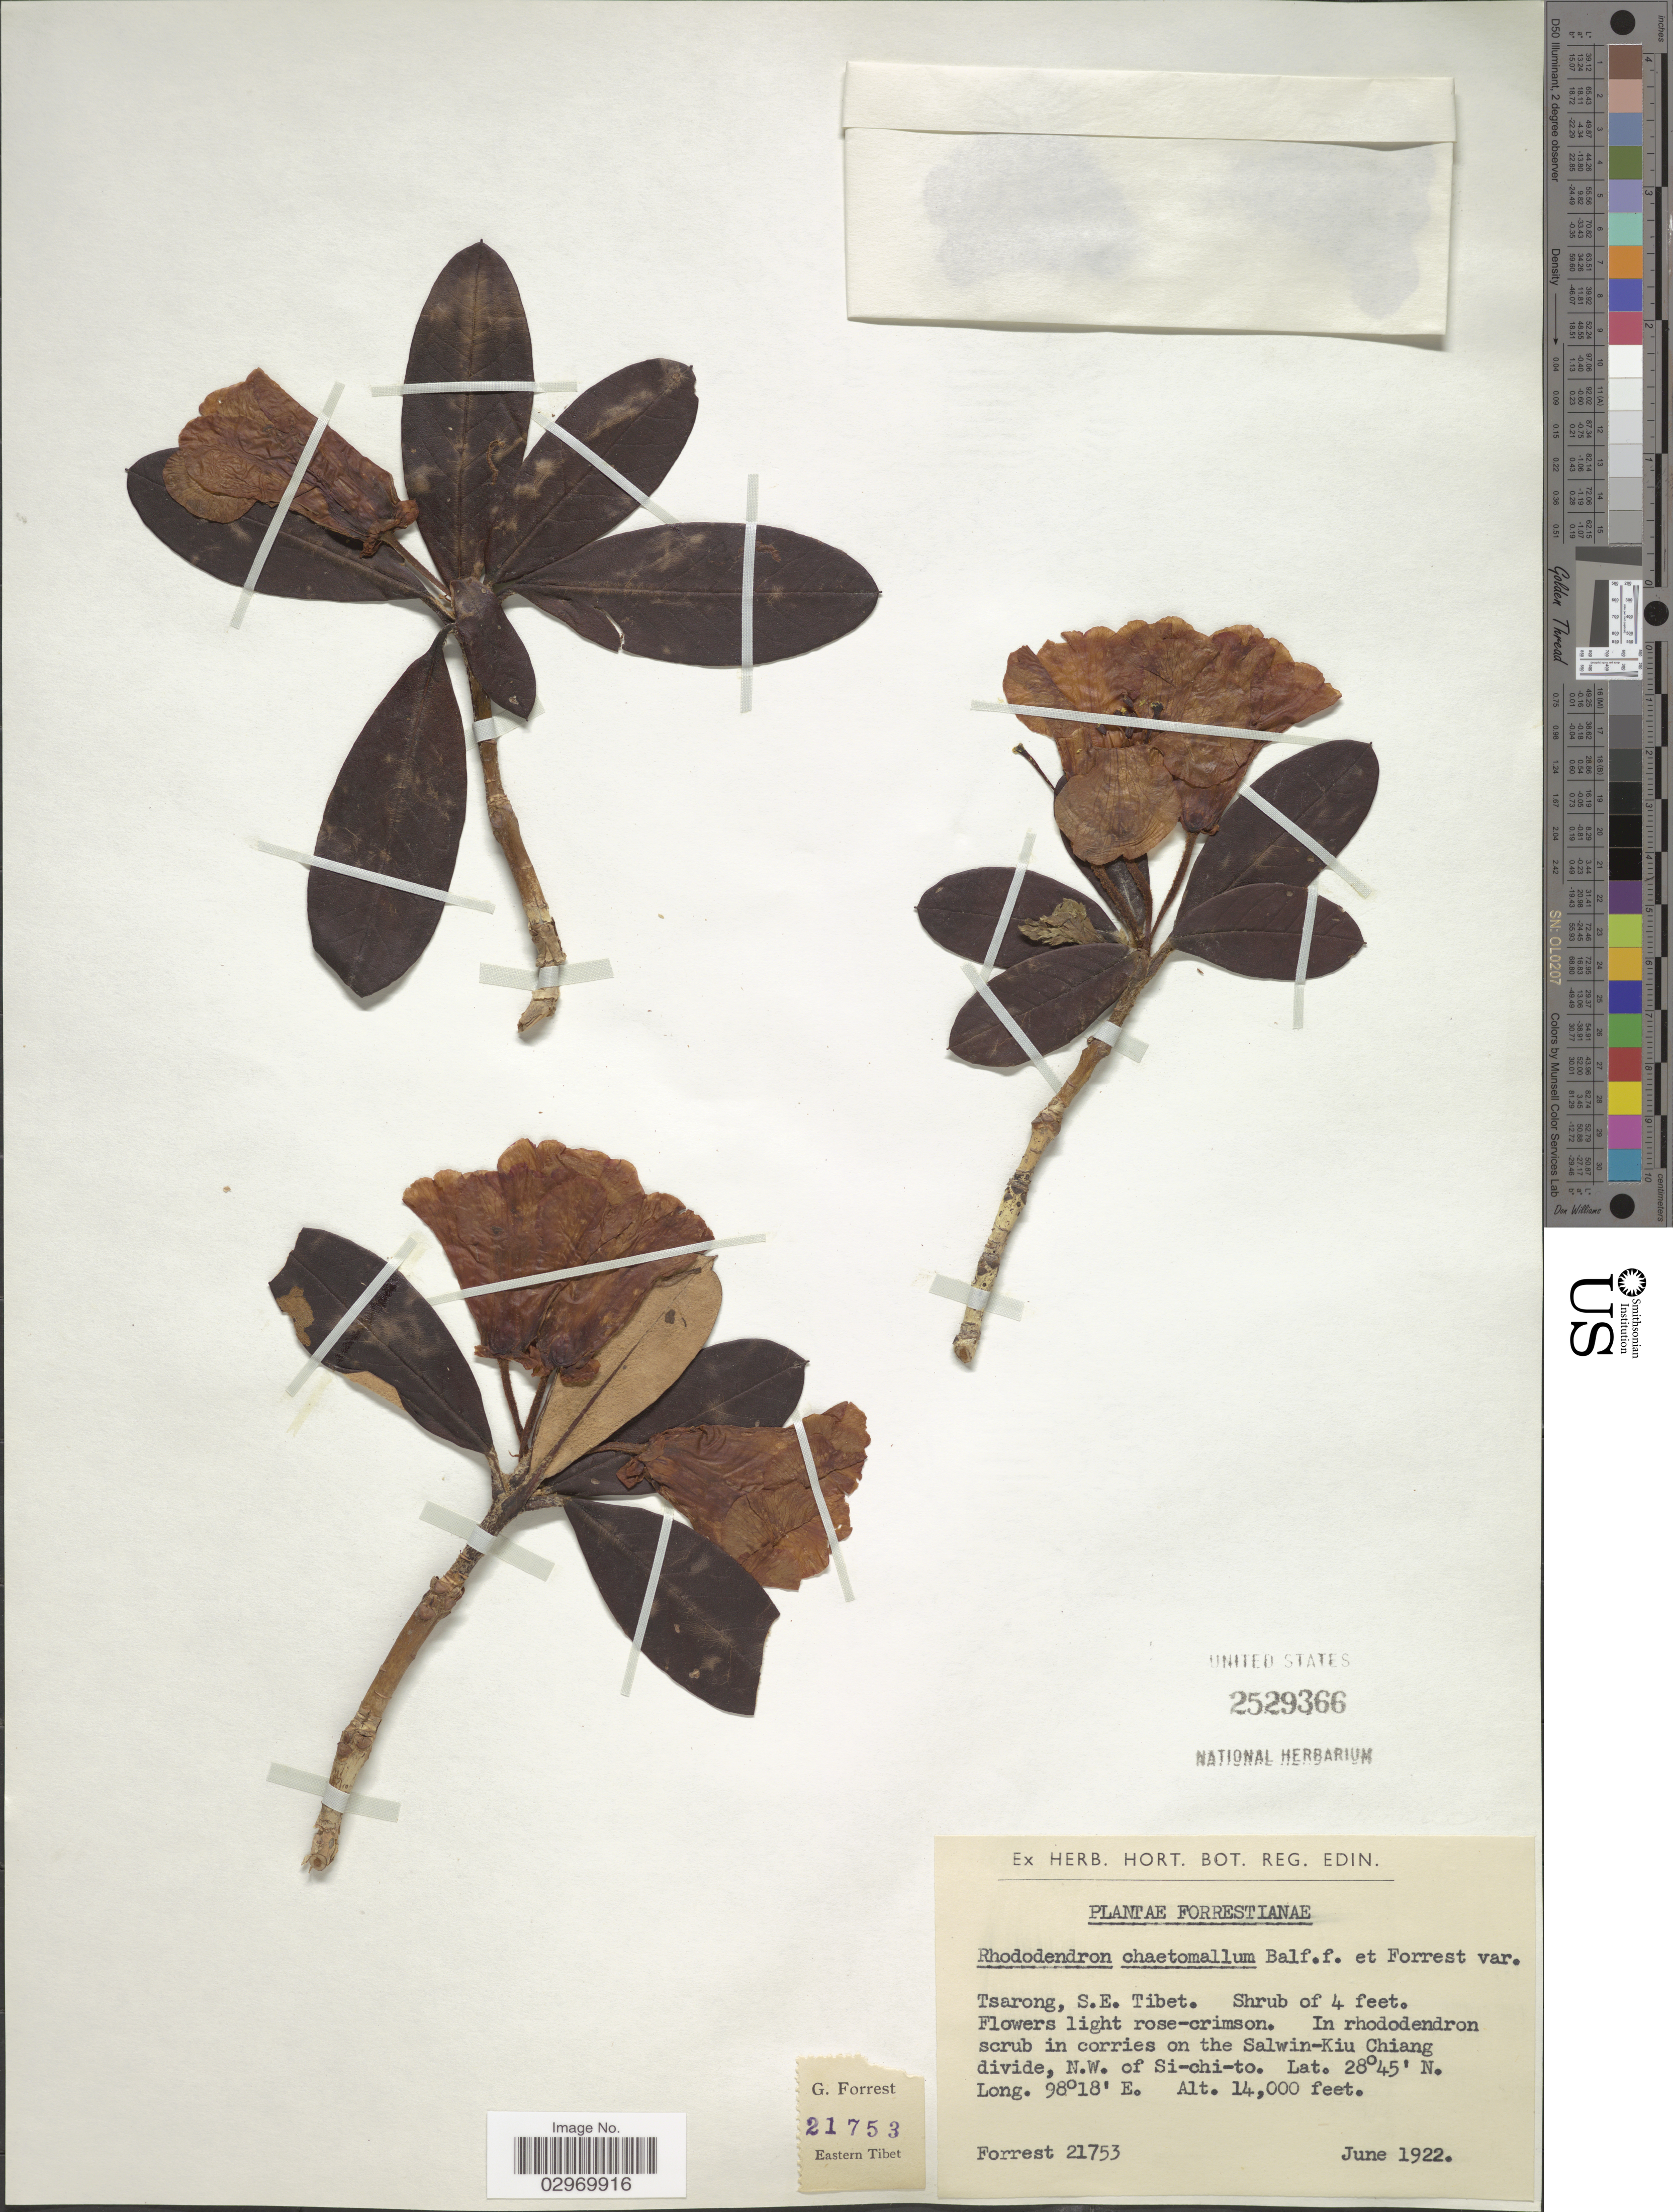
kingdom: Plantae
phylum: Tracheophyta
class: Magnoliopsida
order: Ericales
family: Ericaceae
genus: Rhododendron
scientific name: Rhododendron chaetomallum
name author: Balf. f. & Forrest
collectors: -. Forrest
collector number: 21753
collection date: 1922-06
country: China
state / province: Xizang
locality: Tsarong, S.E. Tibet, In rhododendron scrub in corries on the Salwin-Kiu Chiang divide, N.W. of Si-chi-to.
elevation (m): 4267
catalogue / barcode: US 2529366